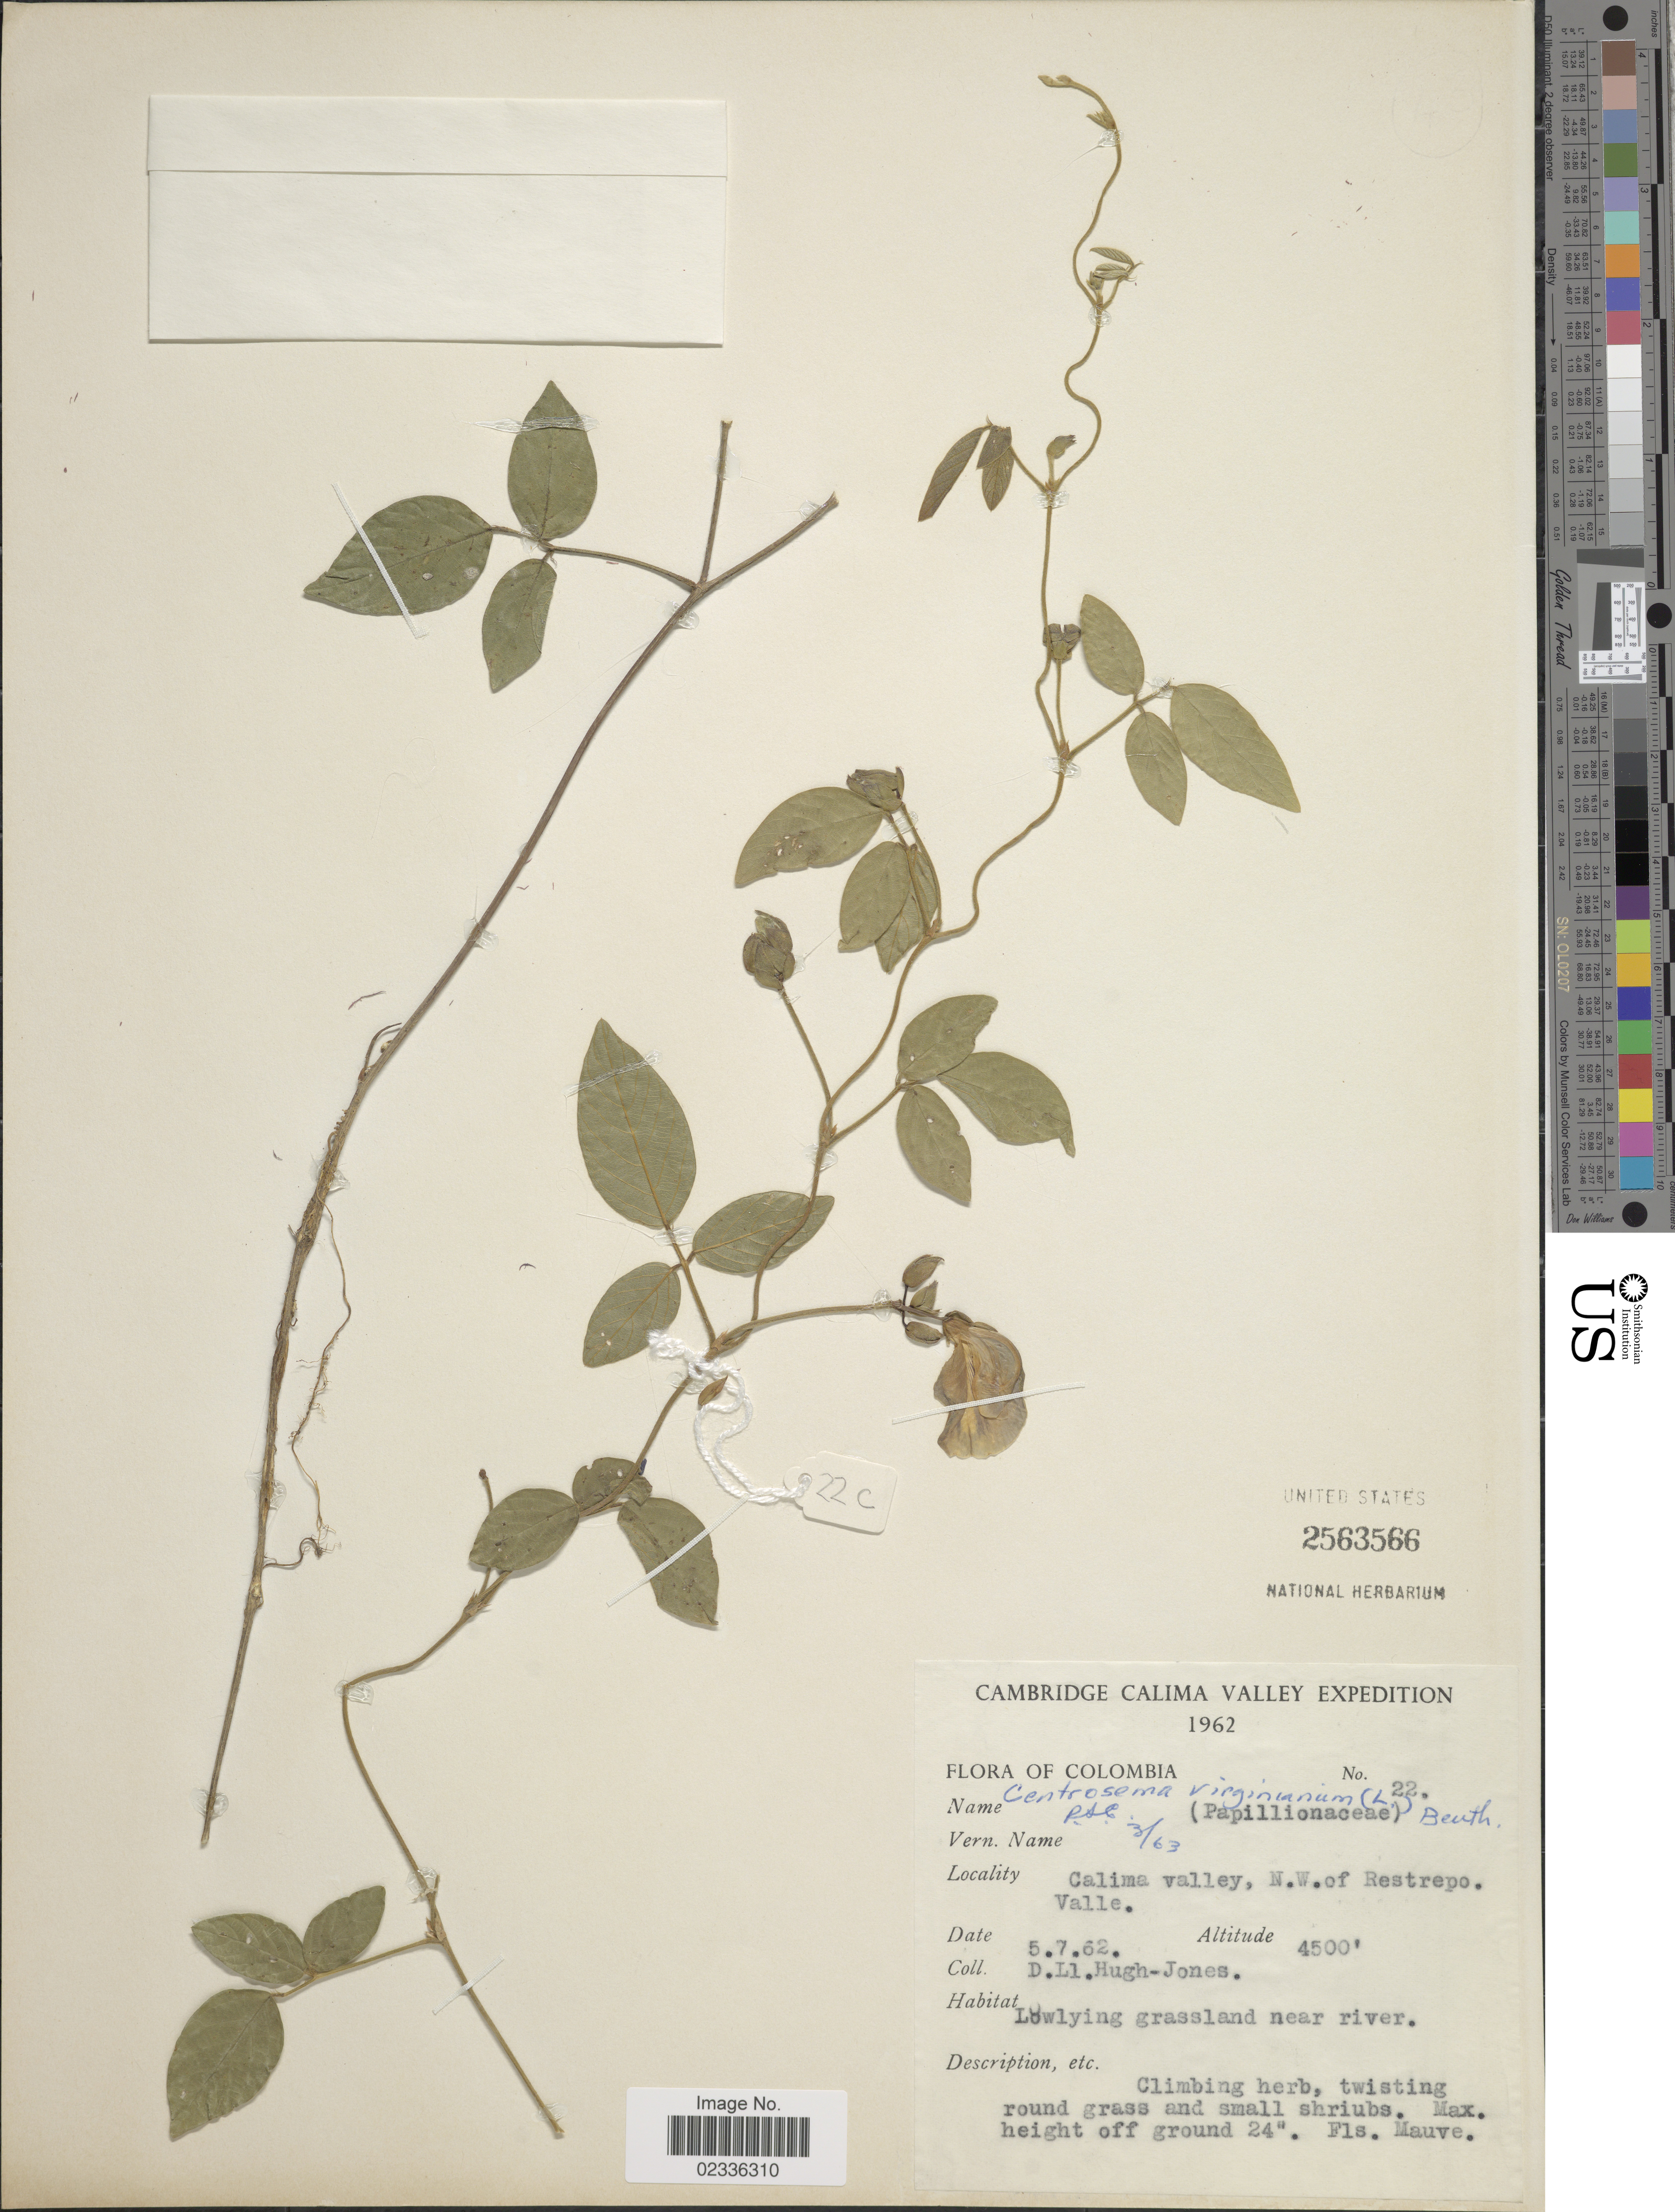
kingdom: Plantae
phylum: Tracheophyta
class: Magnoliopsida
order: Fabales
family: Fabaceae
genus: Centrosema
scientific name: Centrosema virginianum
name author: (L.) Benth.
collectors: D. Hugh-Jones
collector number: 22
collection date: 1962-07-05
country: Colombia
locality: Calima Valley, N.W. of Restrepo Valle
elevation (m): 1372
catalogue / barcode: US 2563566